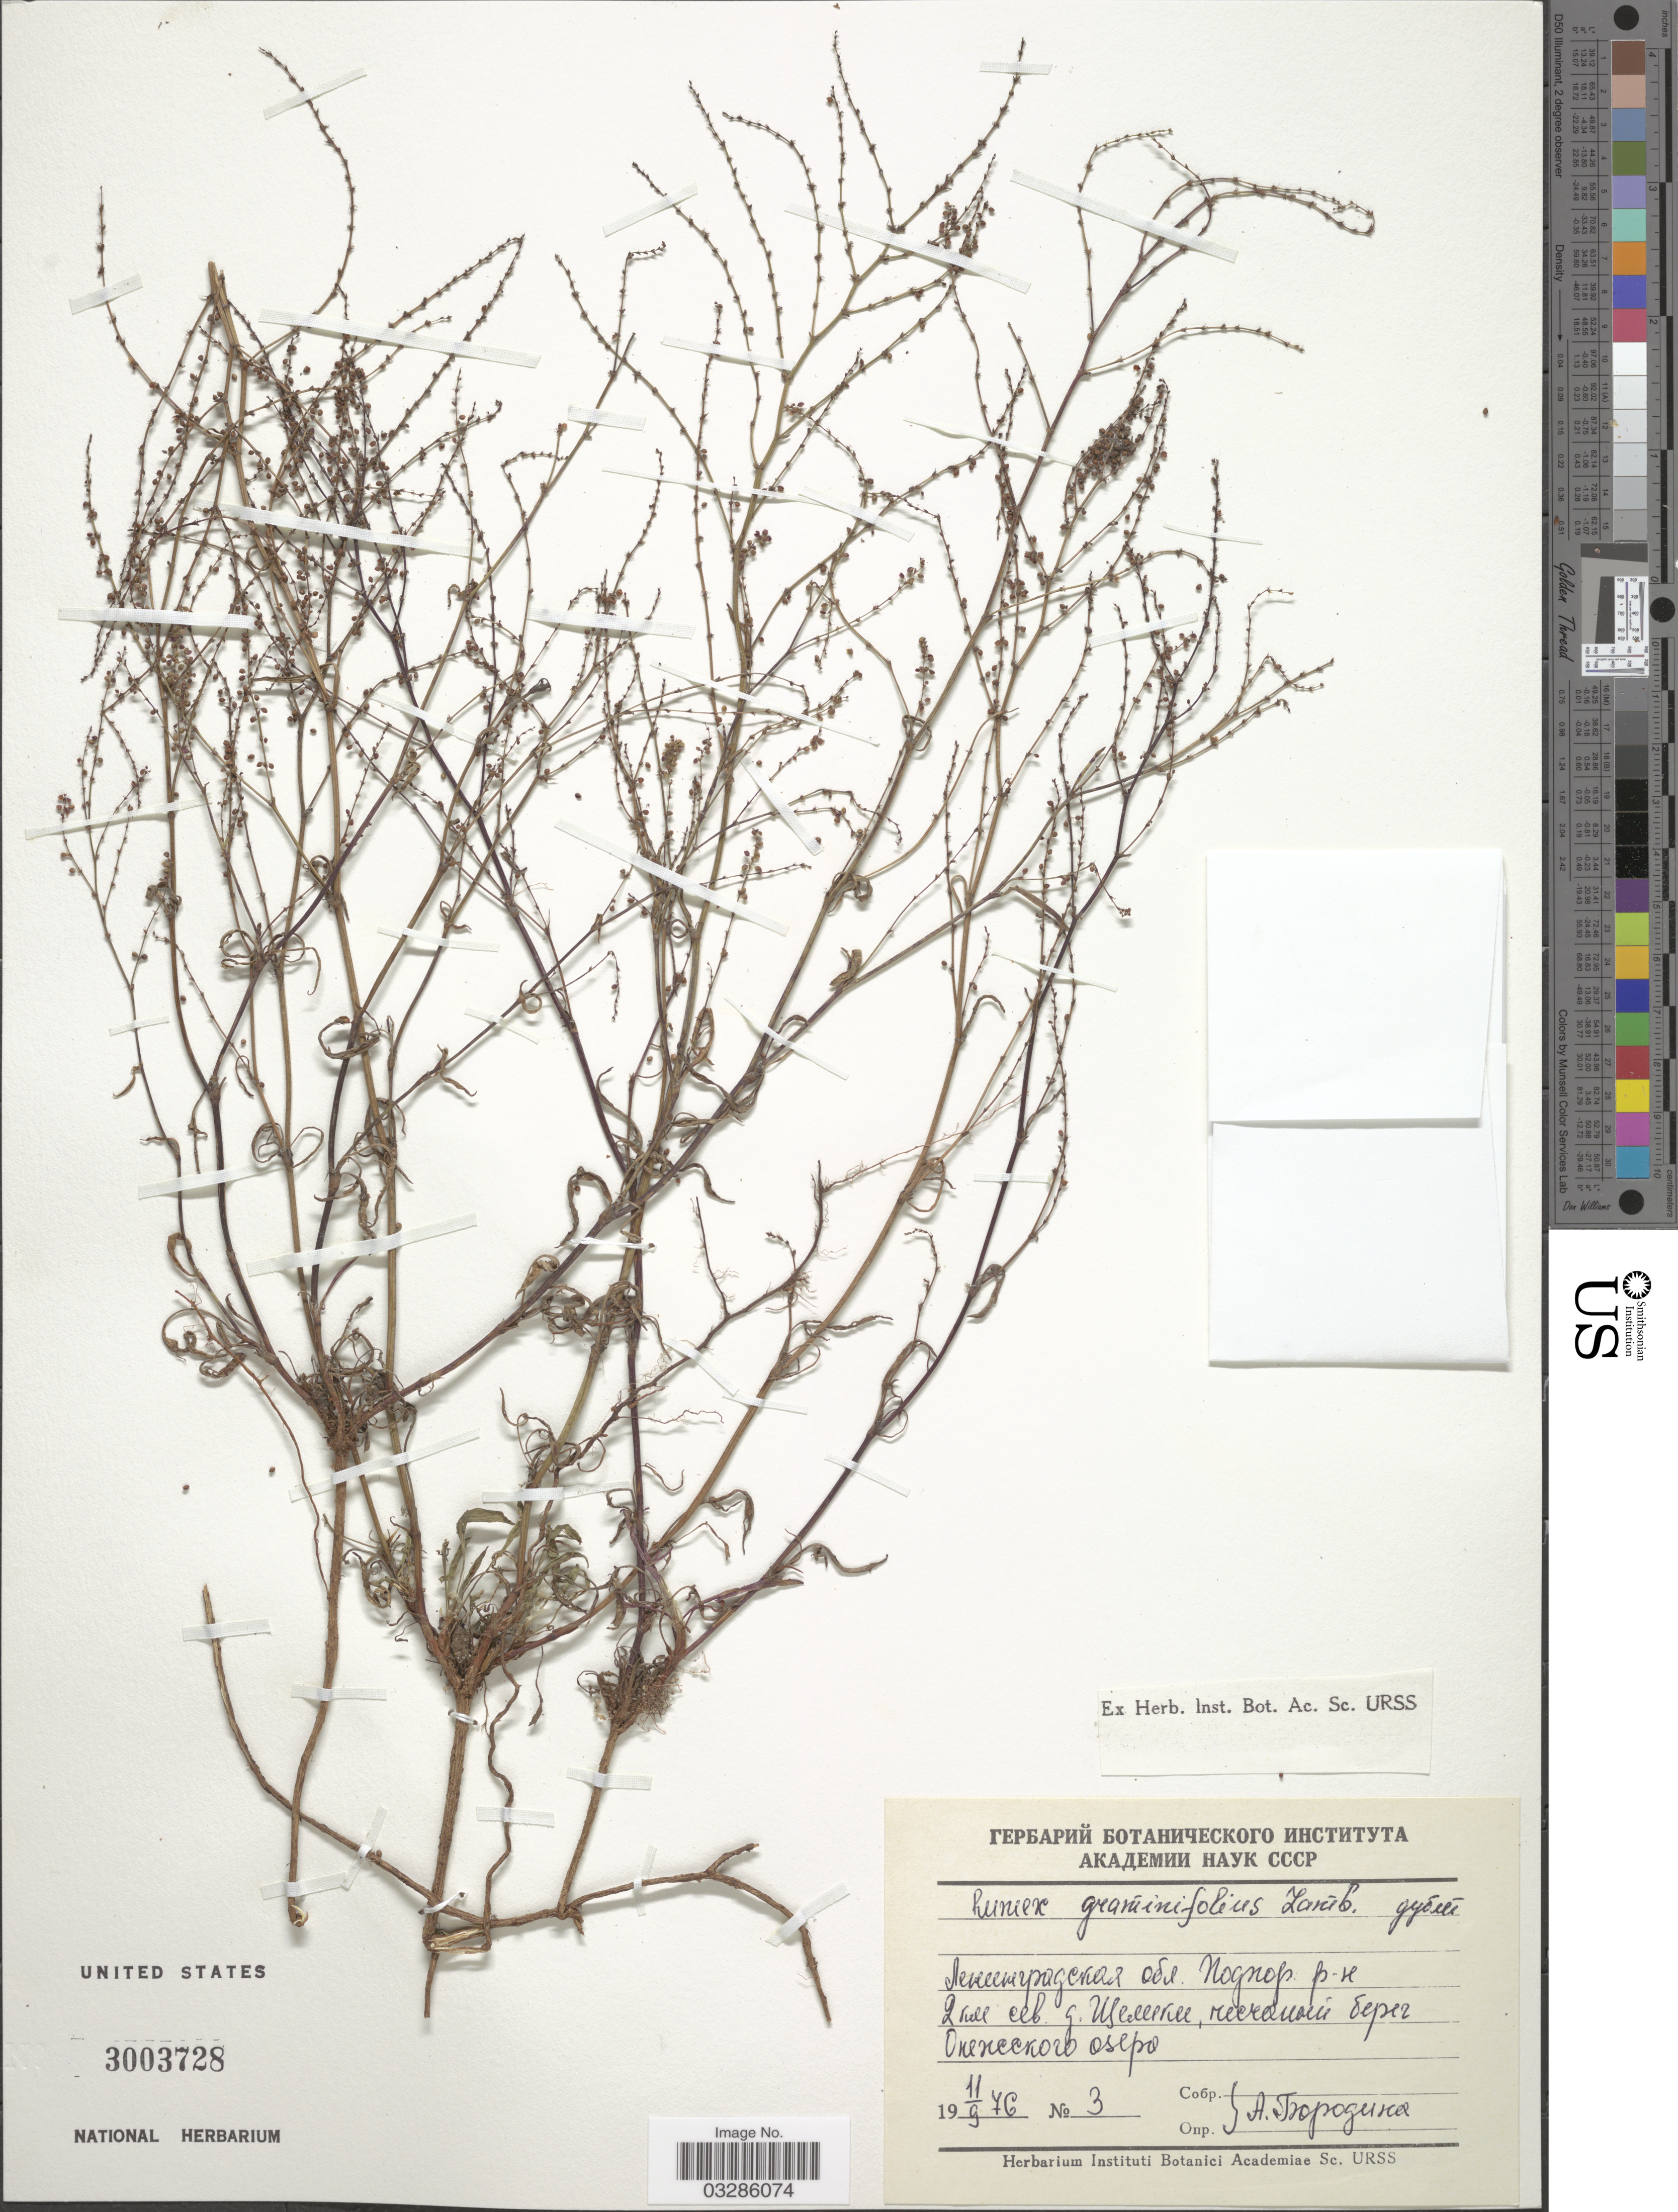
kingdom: Plantae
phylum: Tracheophyta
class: Magnoliopsida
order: Caryophyllales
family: Polygonaceae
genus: Rumex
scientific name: Rumex graminifolius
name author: Rudolph ex Lamb.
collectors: A. Borodina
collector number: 3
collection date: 1976-09-11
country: Russian Federation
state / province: Leningrad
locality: Podporozhskiy, Shore of Lake Onega, 2 km N from Village Scheliki.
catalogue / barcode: US 3003728